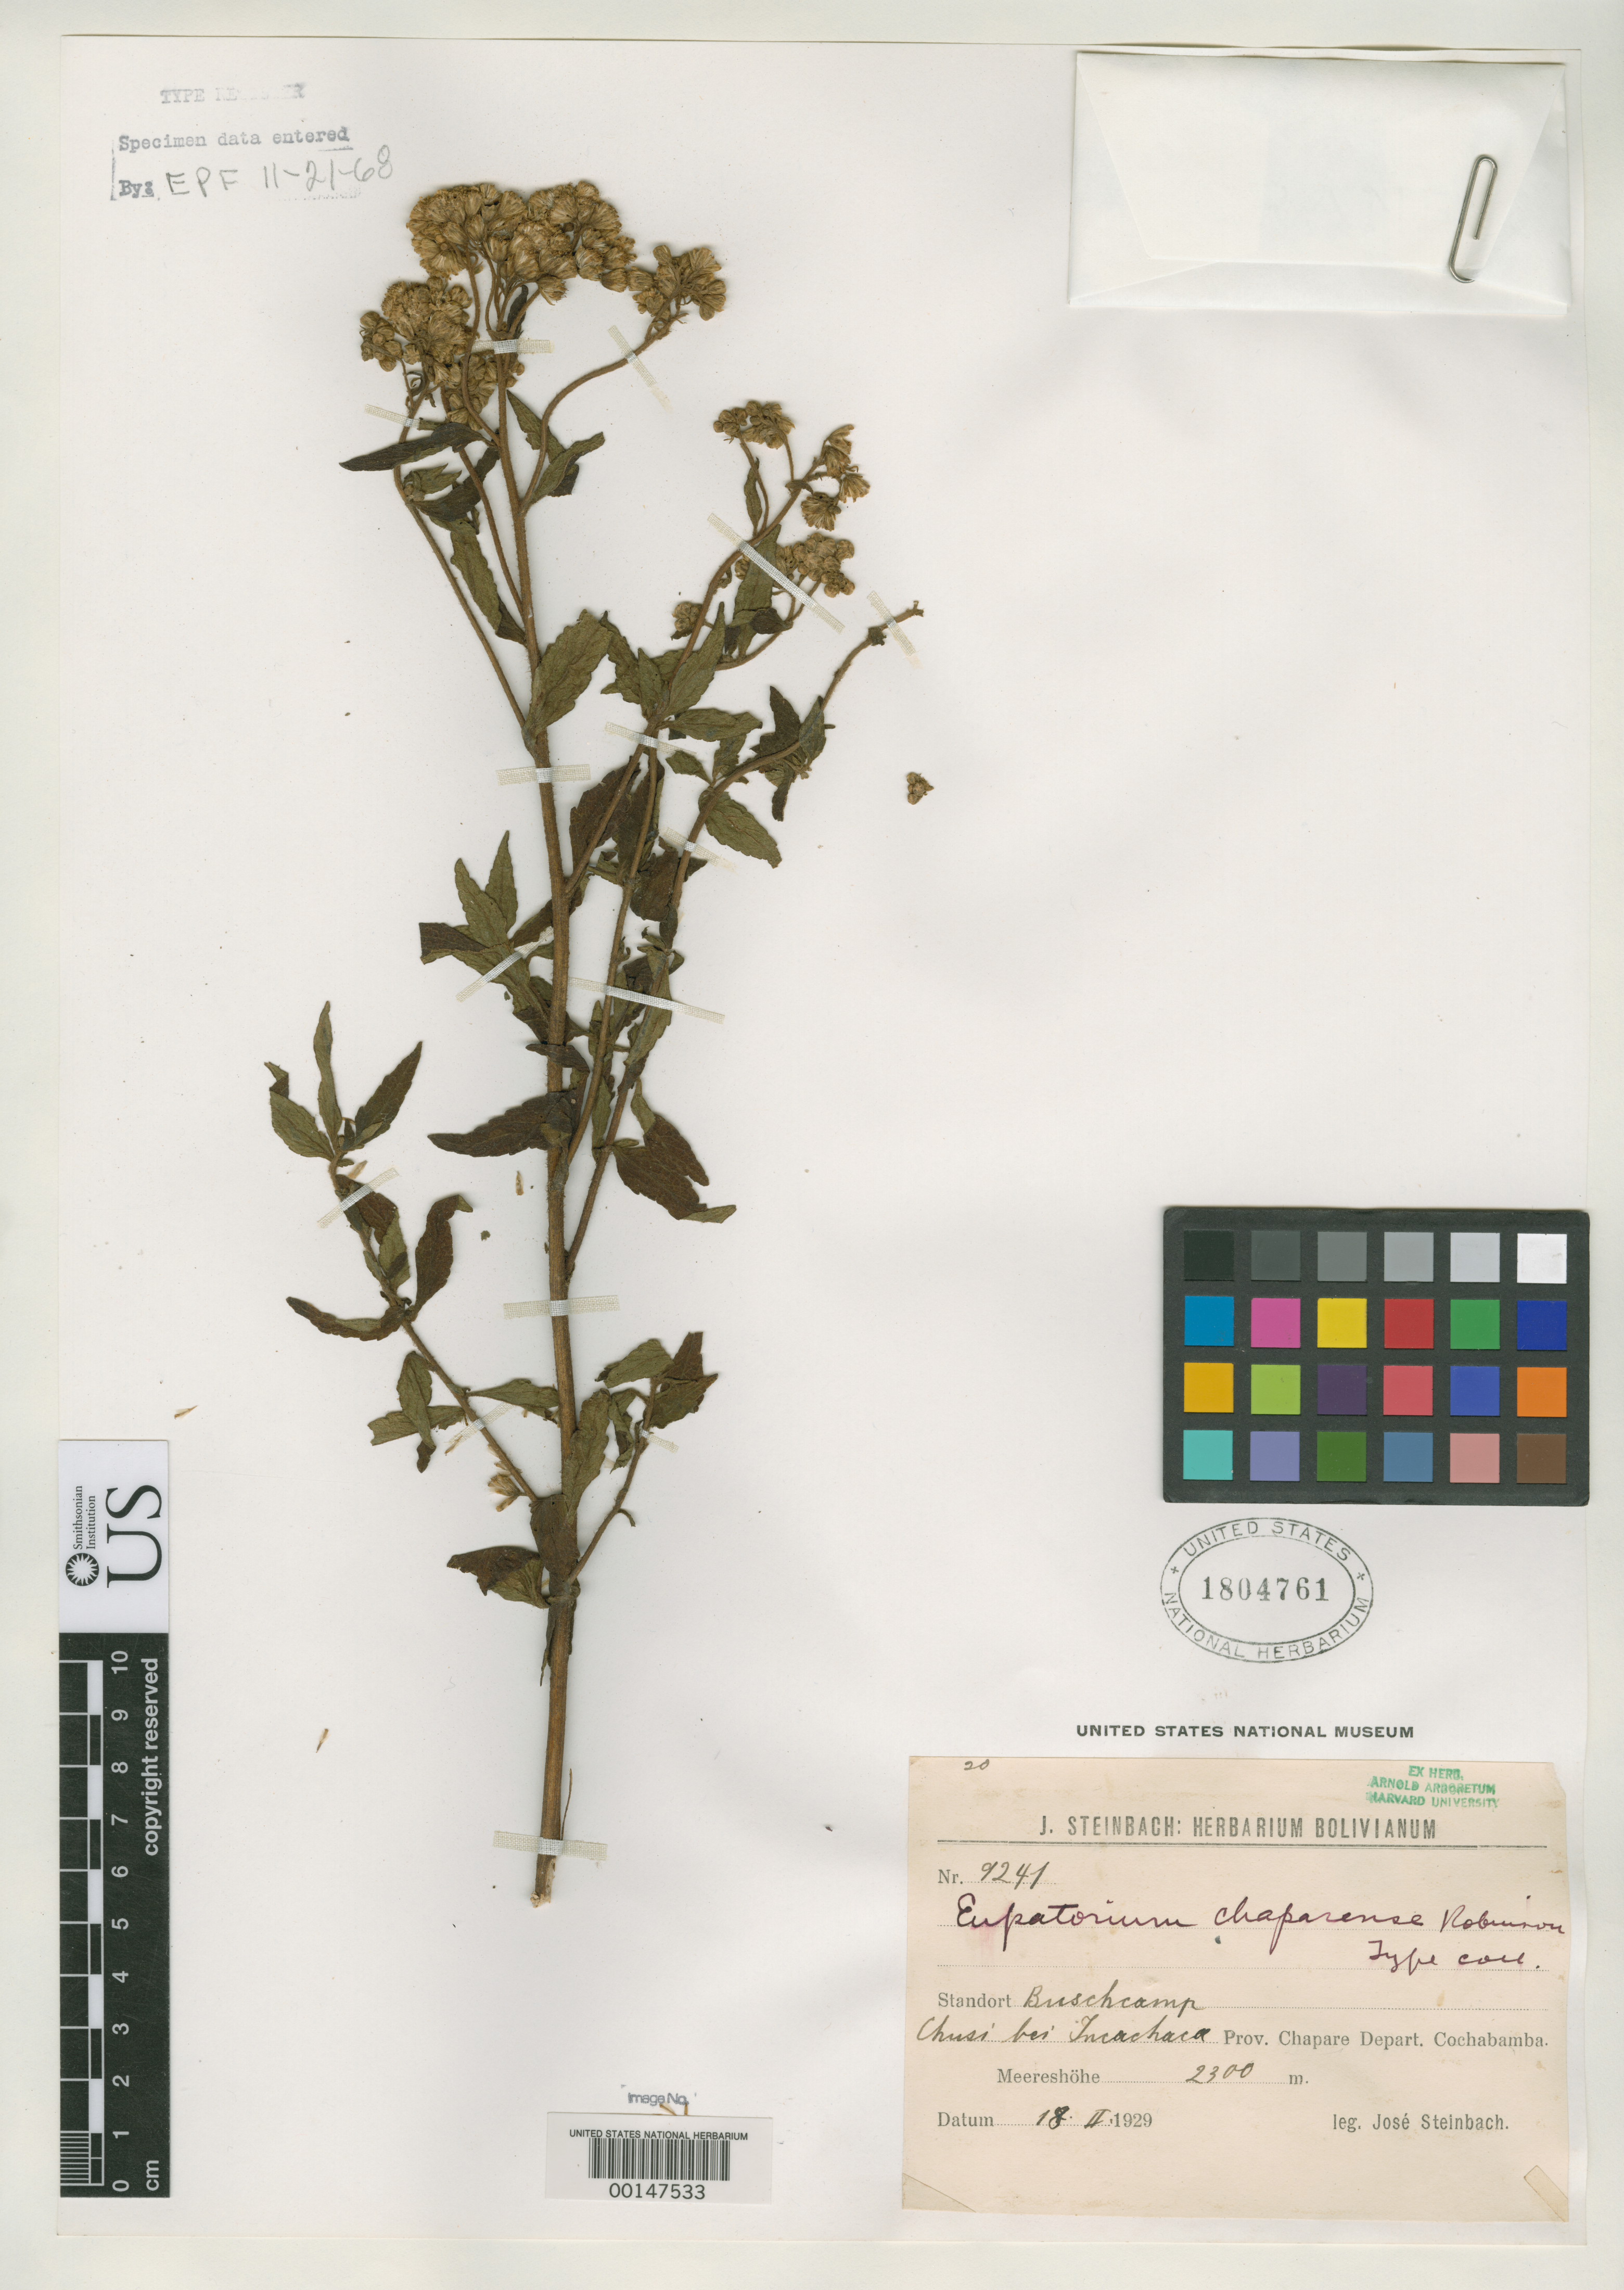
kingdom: Plantae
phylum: Tracheophyta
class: Magnoliopsida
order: Asterales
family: Asteraceae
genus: Eupatorium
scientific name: Eupatorium chaparense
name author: B.L. Rob.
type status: Isotype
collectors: J. Steinbach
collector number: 9241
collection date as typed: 18 Feb 1929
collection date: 1929-02-18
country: Bolivia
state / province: Cochabamba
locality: Chapare, near Incachaca.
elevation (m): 2300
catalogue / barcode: US 1804761